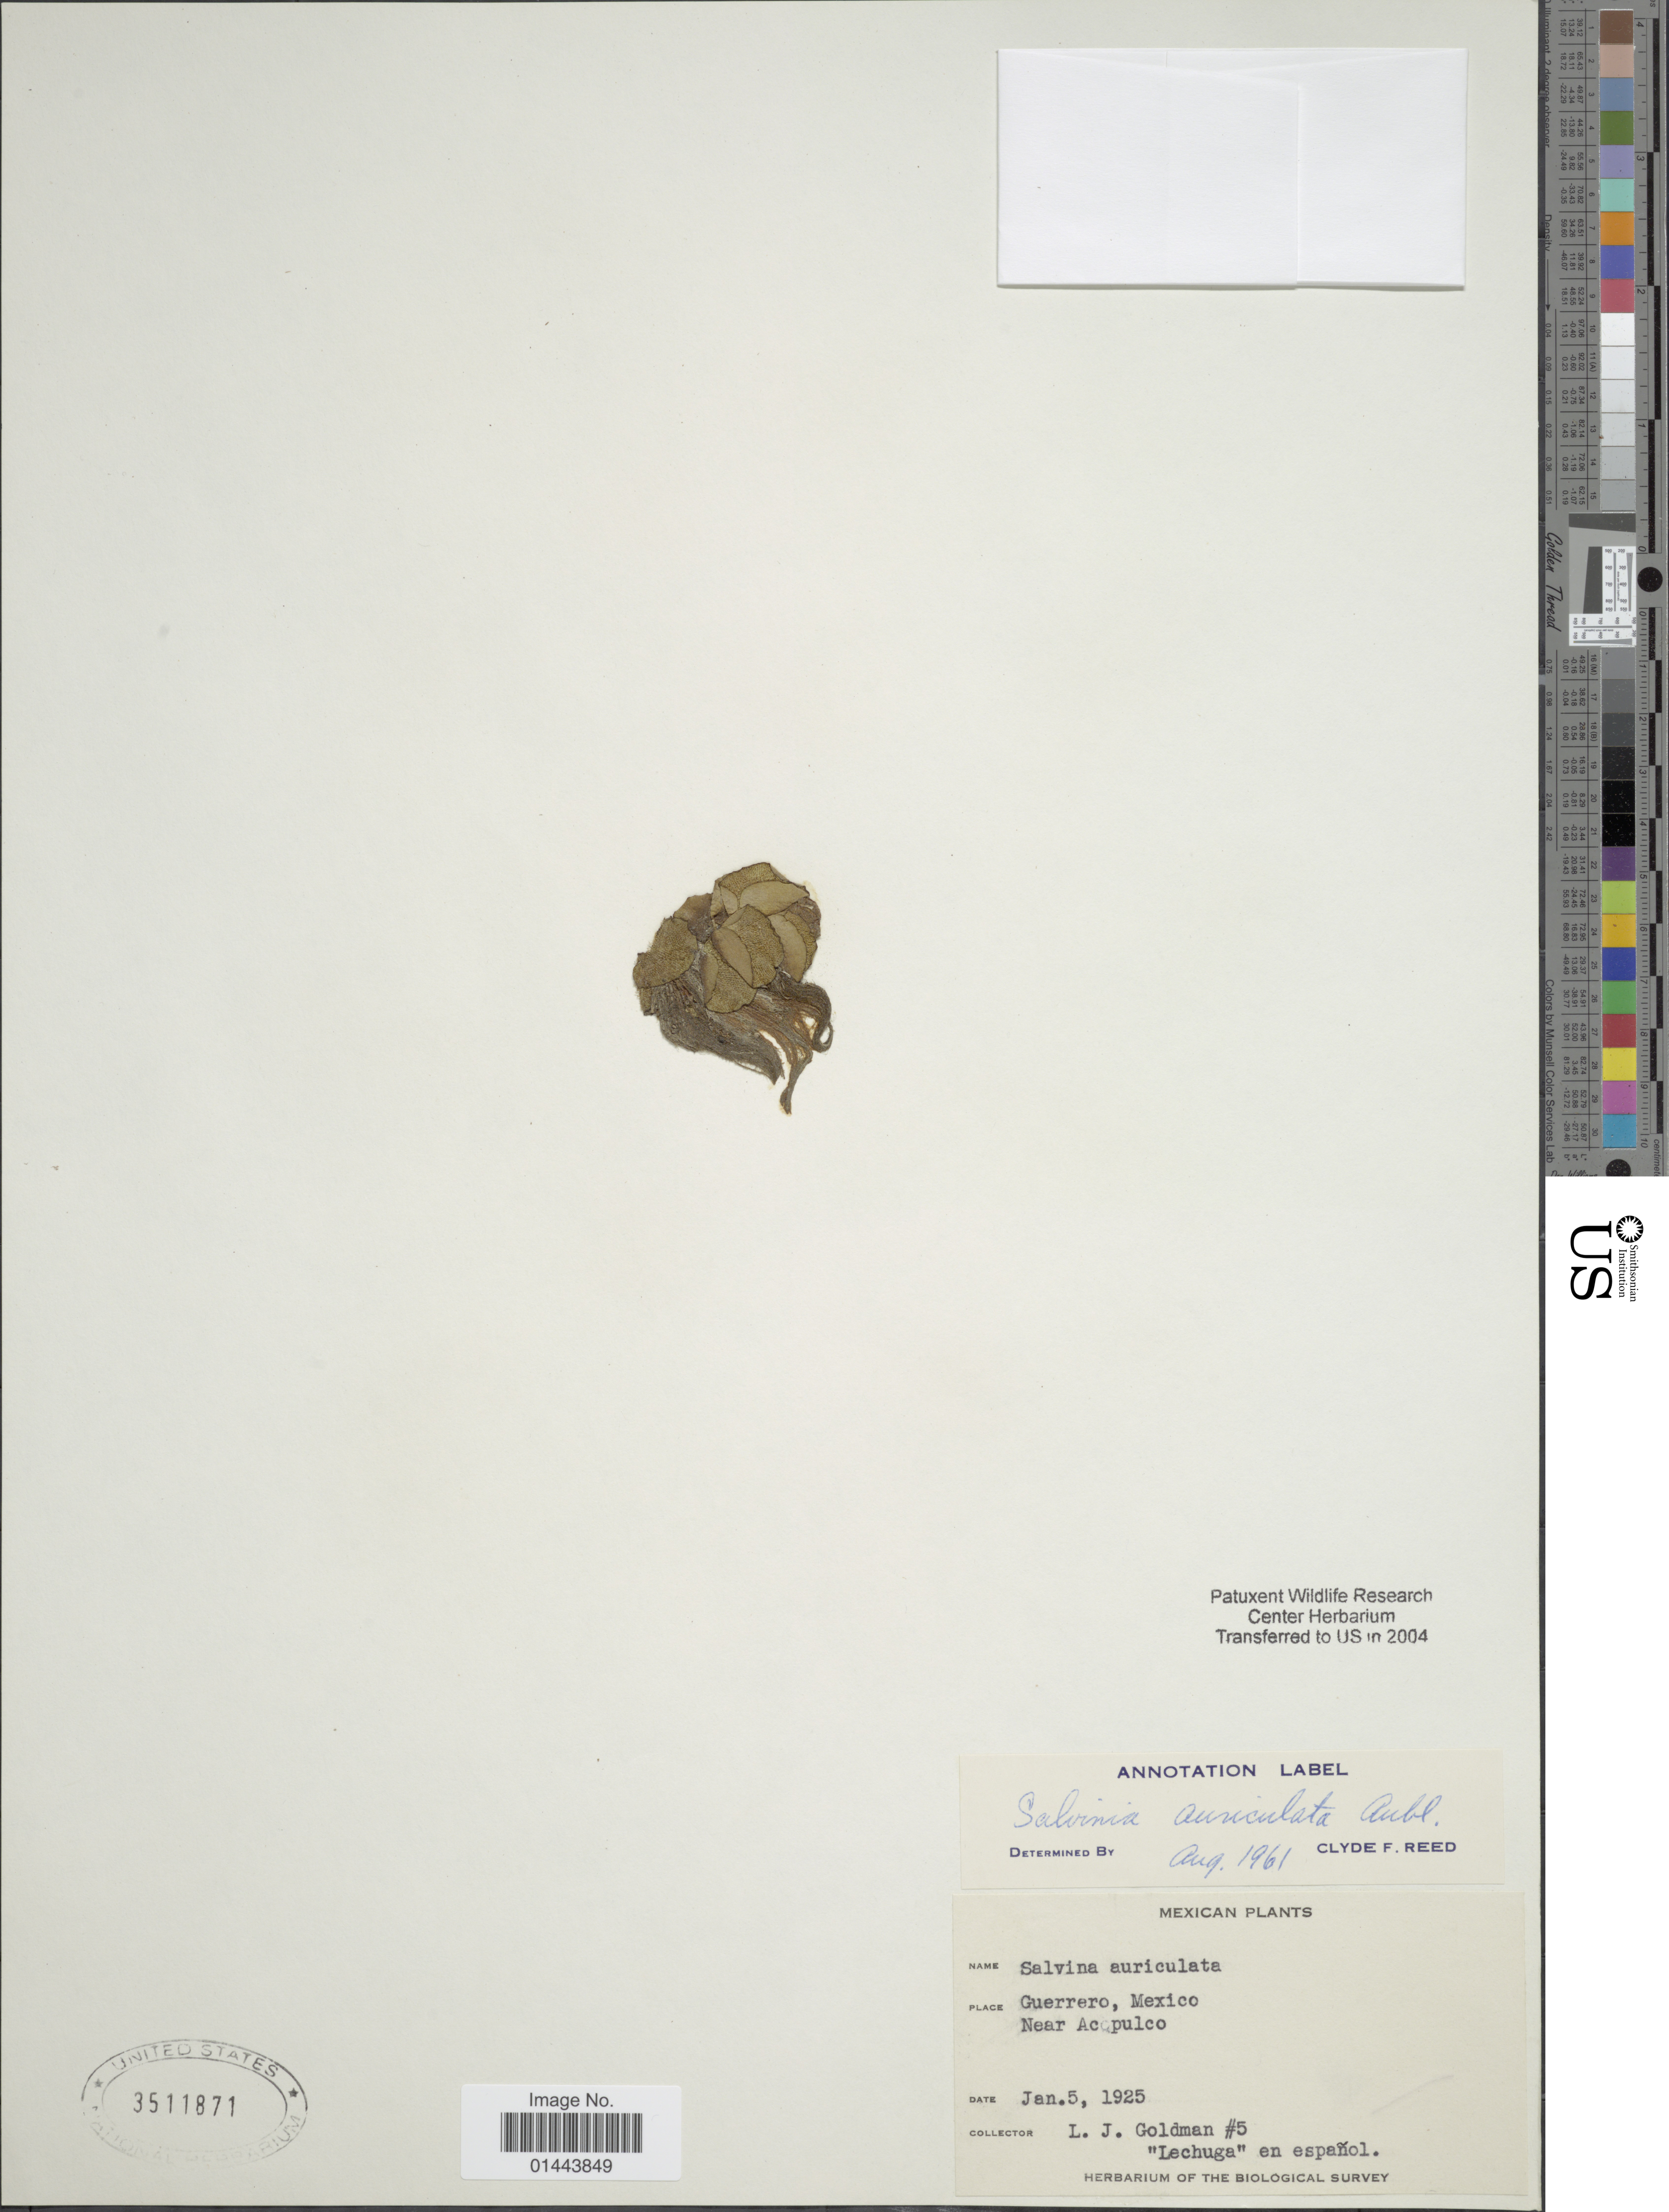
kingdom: Plantae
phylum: Tracheophyta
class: Polypodiopsida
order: Salviniales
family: Salviniaceae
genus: Salvinia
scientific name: Salvinia auriculata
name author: Aubl.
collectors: L. Goldman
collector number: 5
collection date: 1925-01-05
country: Mexico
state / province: Guerrero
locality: Near Acopulco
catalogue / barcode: US 3511871